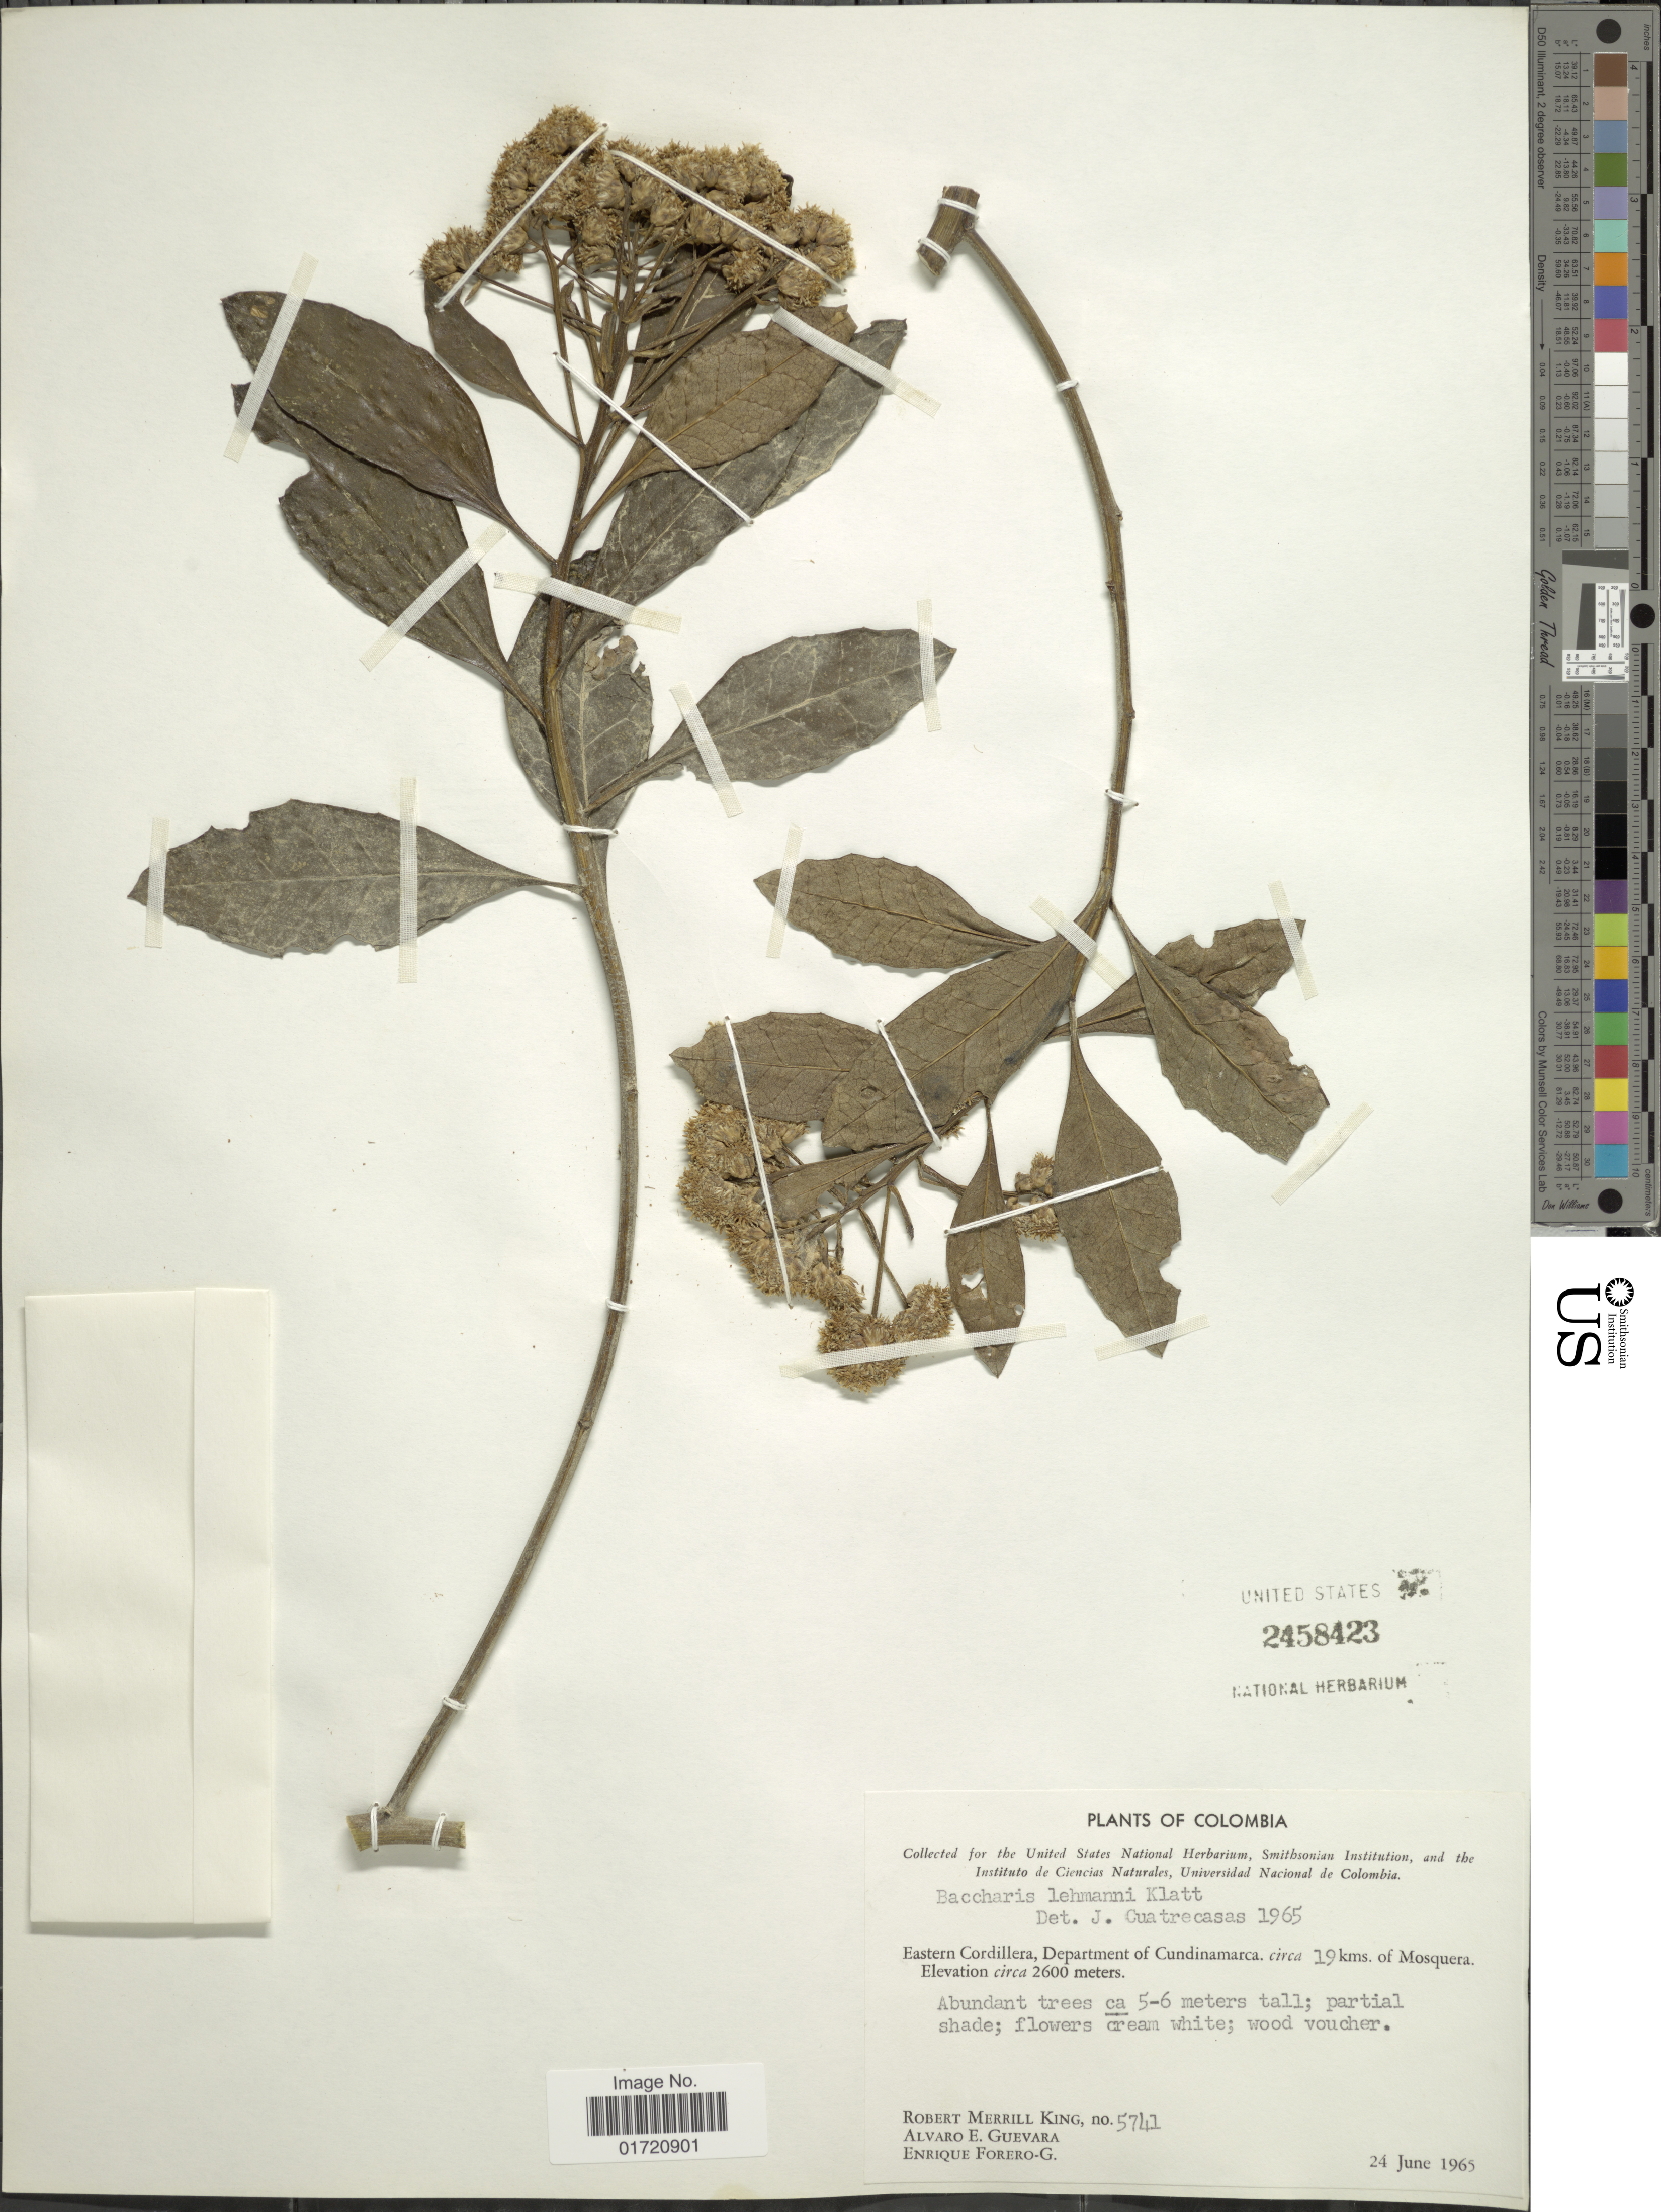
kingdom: Plantae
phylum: Tracheophyta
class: Magnoliopsida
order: Asterales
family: Asteraceae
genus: Baccharis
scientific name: Baccharis lehmannii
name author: Klatt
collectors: R. M. King, A. E. Guevara & E. Forero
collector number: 5741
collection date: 1965-06-24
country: Colombia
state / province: Cundinamarca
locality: Eastern Cordillera, circa 19 kms of Mosquera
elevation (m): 2600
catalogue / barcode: US 2458423